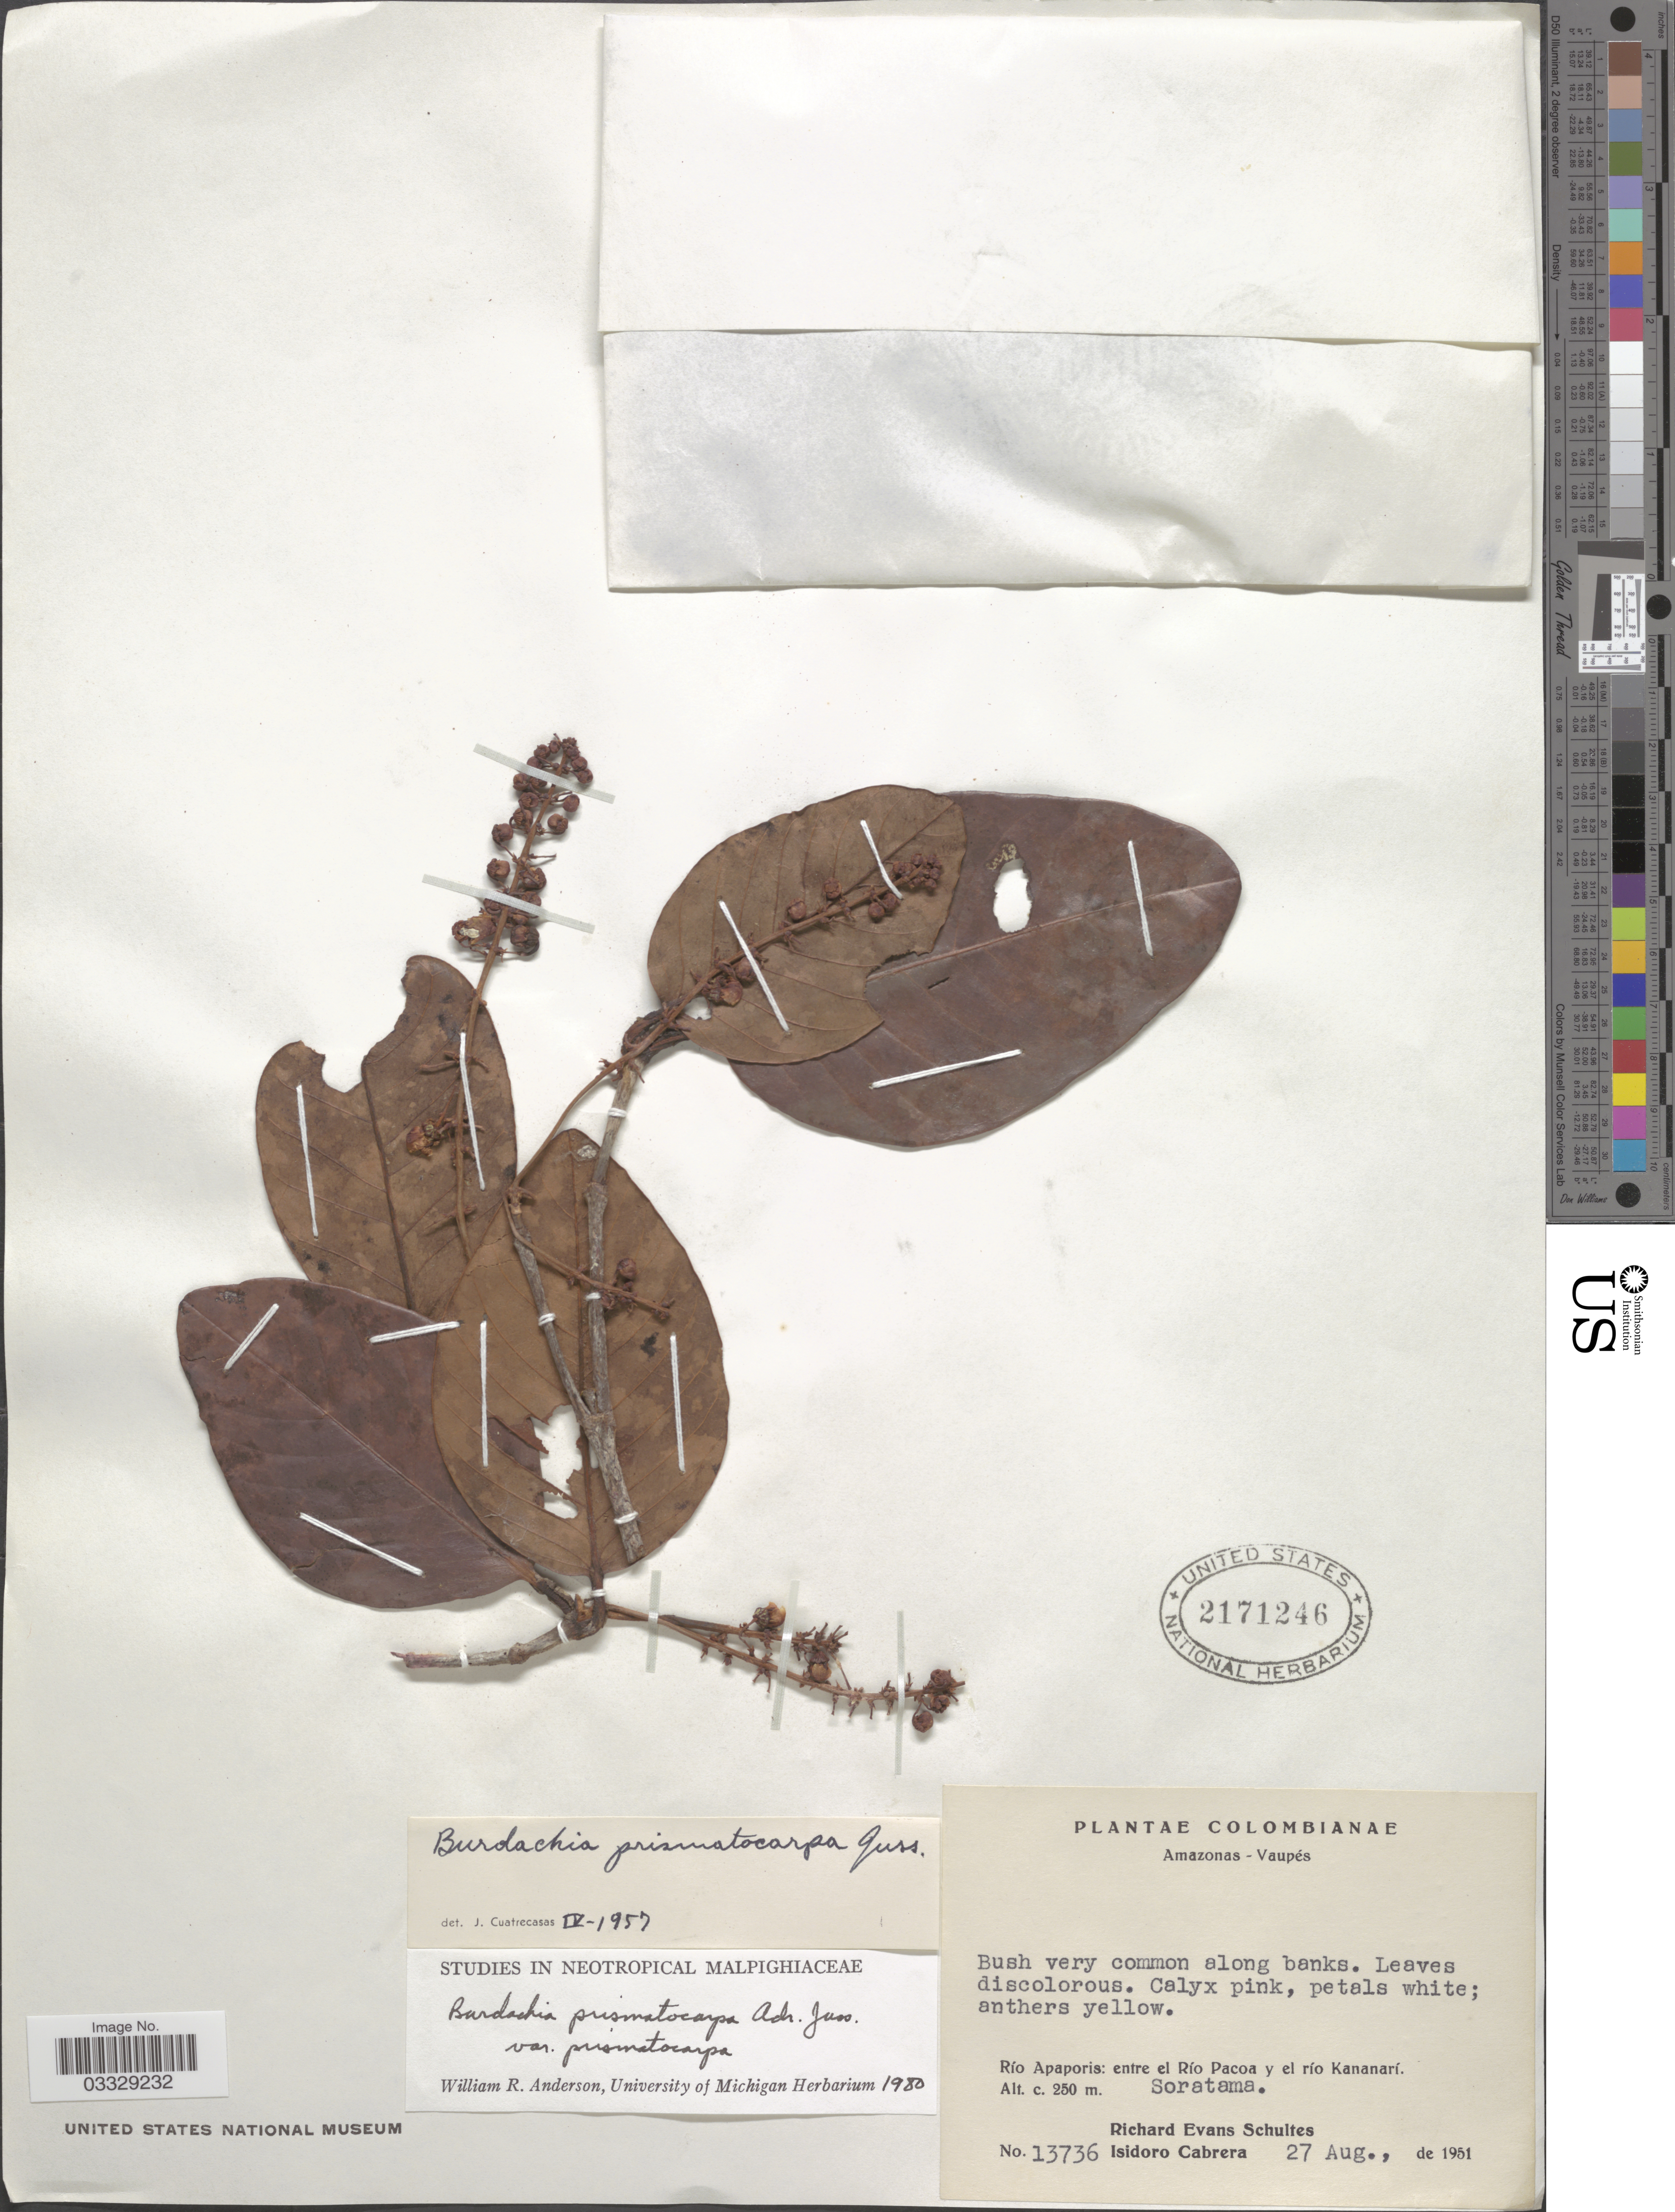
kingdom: Plantae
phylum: Tracheophyta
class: Magnoliopsida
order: Malpighiales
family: Malpighiaceae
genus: Burdachia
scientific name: Burdachia prismatocarpa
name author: A. Juss.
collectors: R. E. Schultes & I. Cabrera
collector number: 13736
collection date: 1951-08-27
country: Colombia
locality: Amazonas-Vaupés. Río Apaporis: entre el Río Pacoa y el río Kananarí. Soratama.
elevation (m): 250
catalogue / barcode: US 2171246